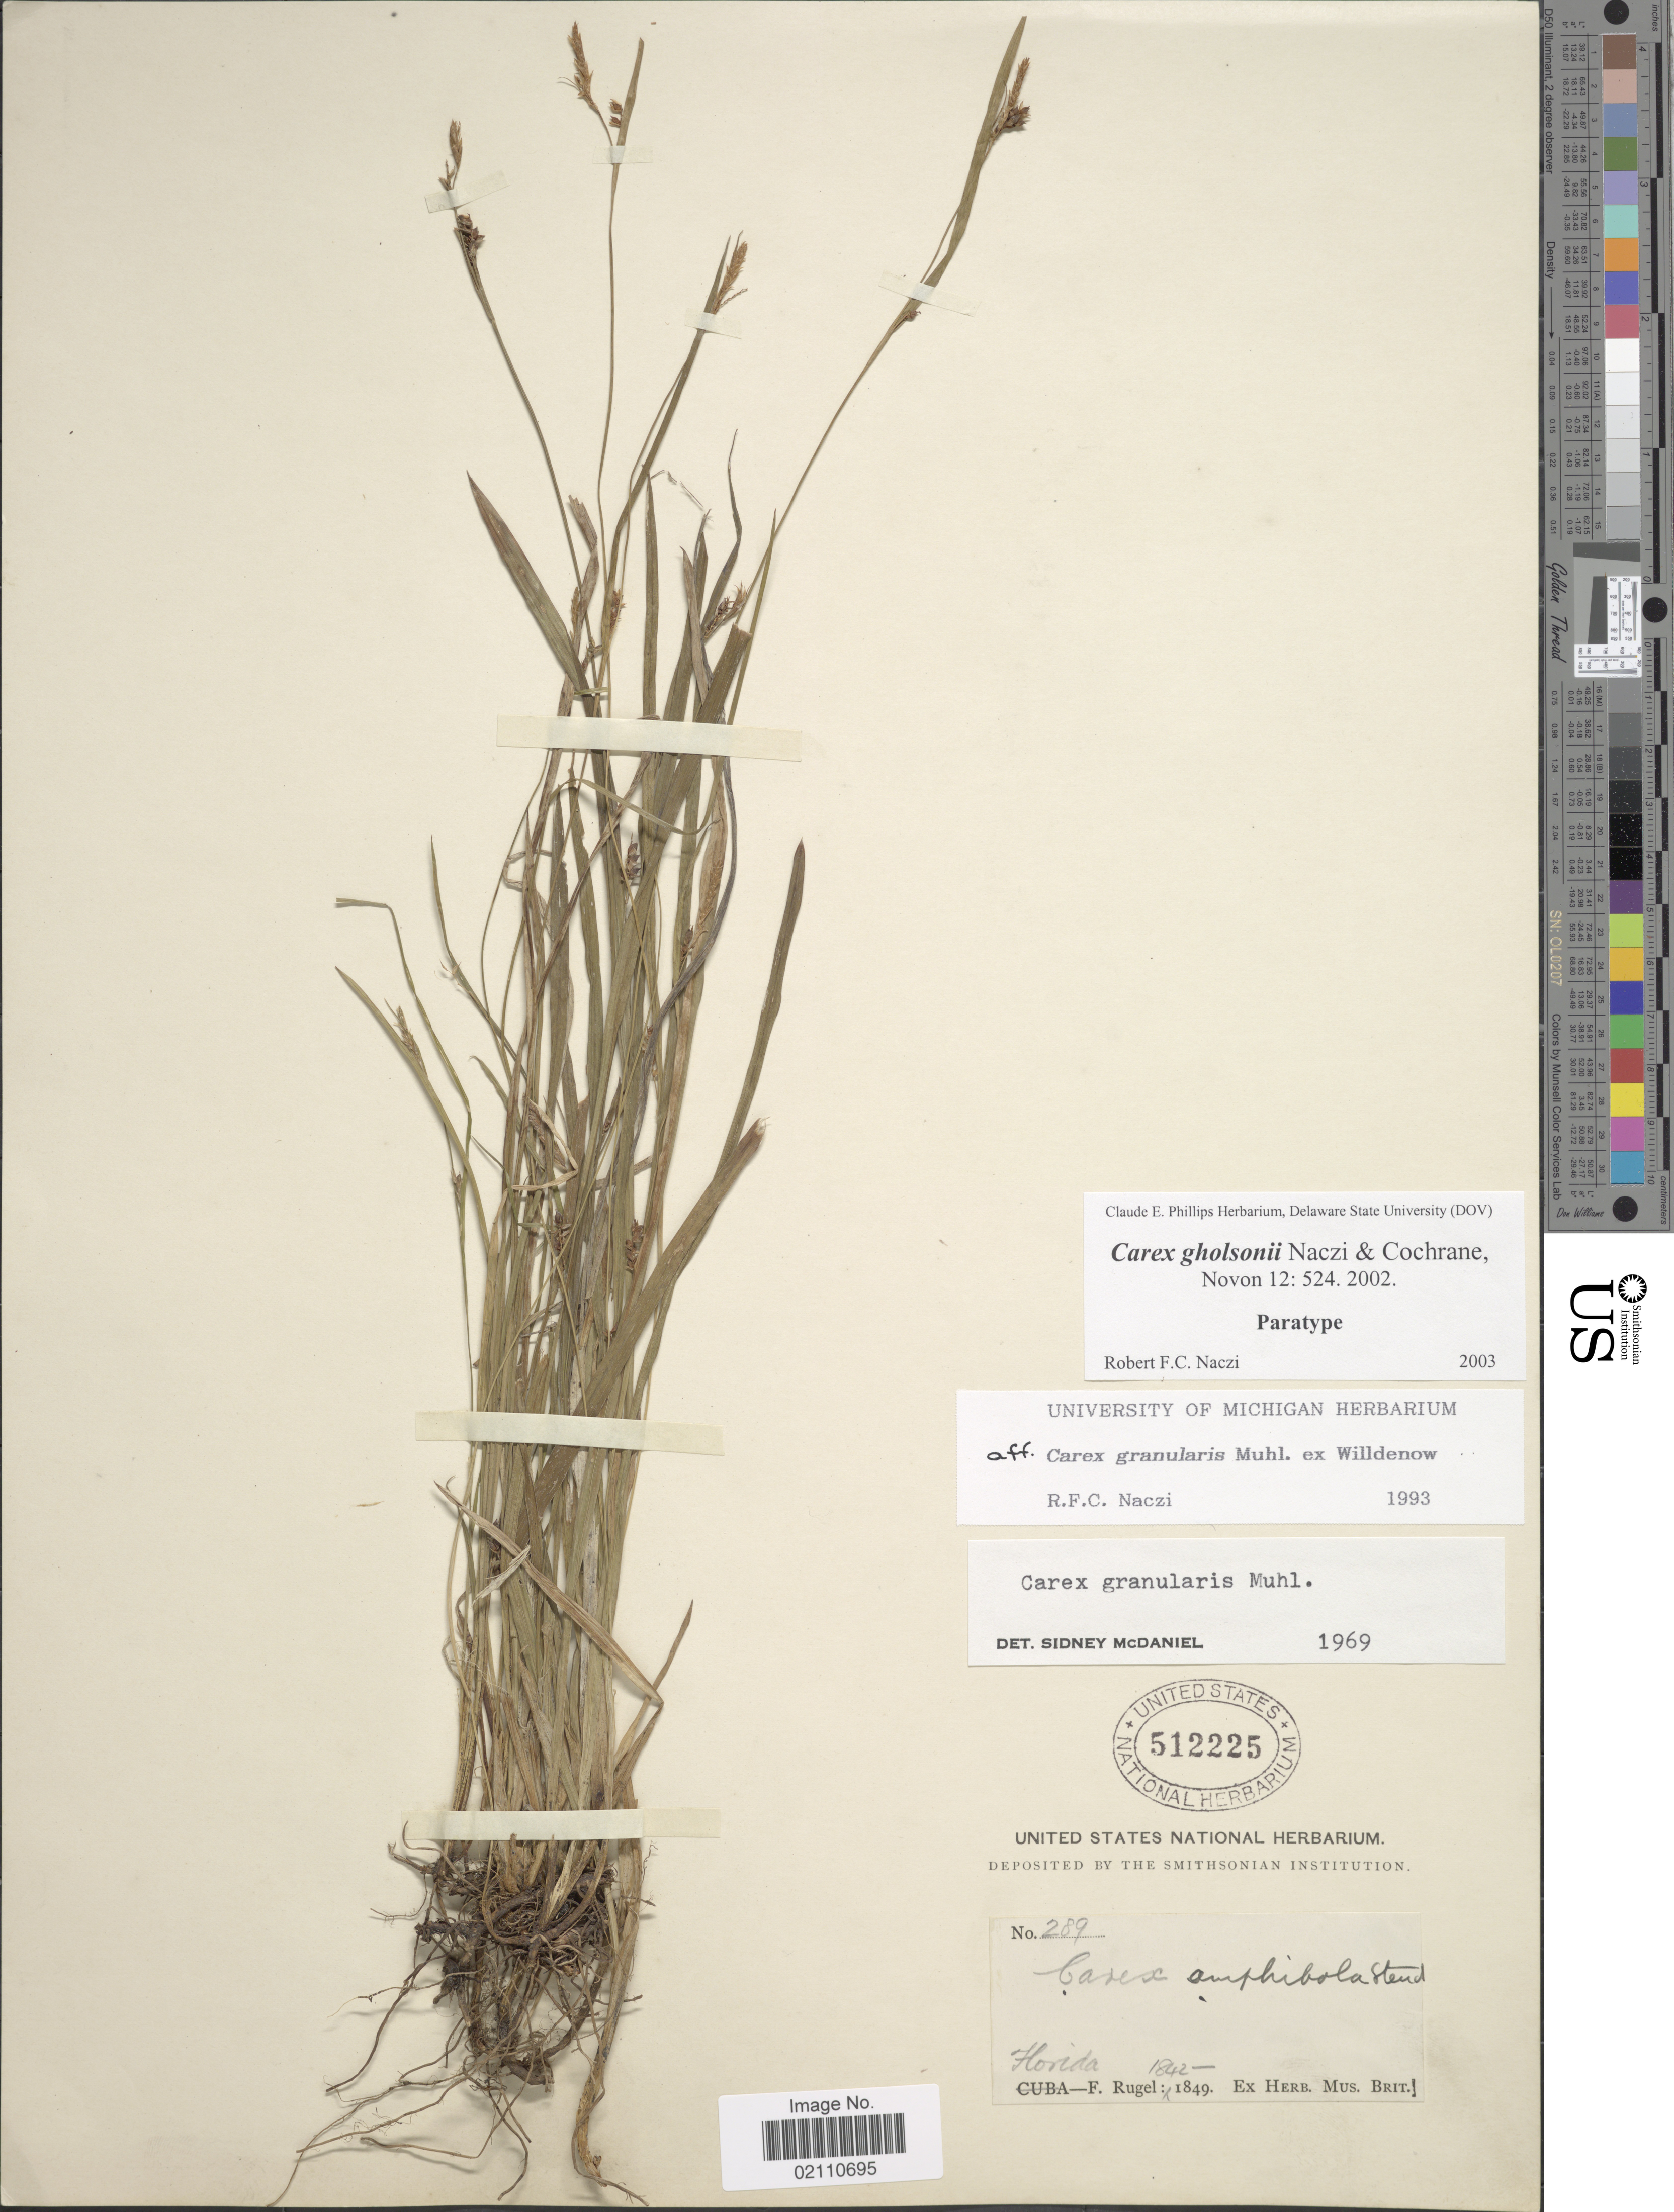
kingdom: Plantae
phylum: Tracheophyta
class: Liliopsida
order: Poales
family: Cyperaceae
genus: Carex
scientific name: Carex gholsonii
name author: Naczi & Cochrane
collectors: F. Rugel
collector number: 289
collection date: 1842/1849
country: United States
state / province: Florida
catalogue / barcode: US 512225